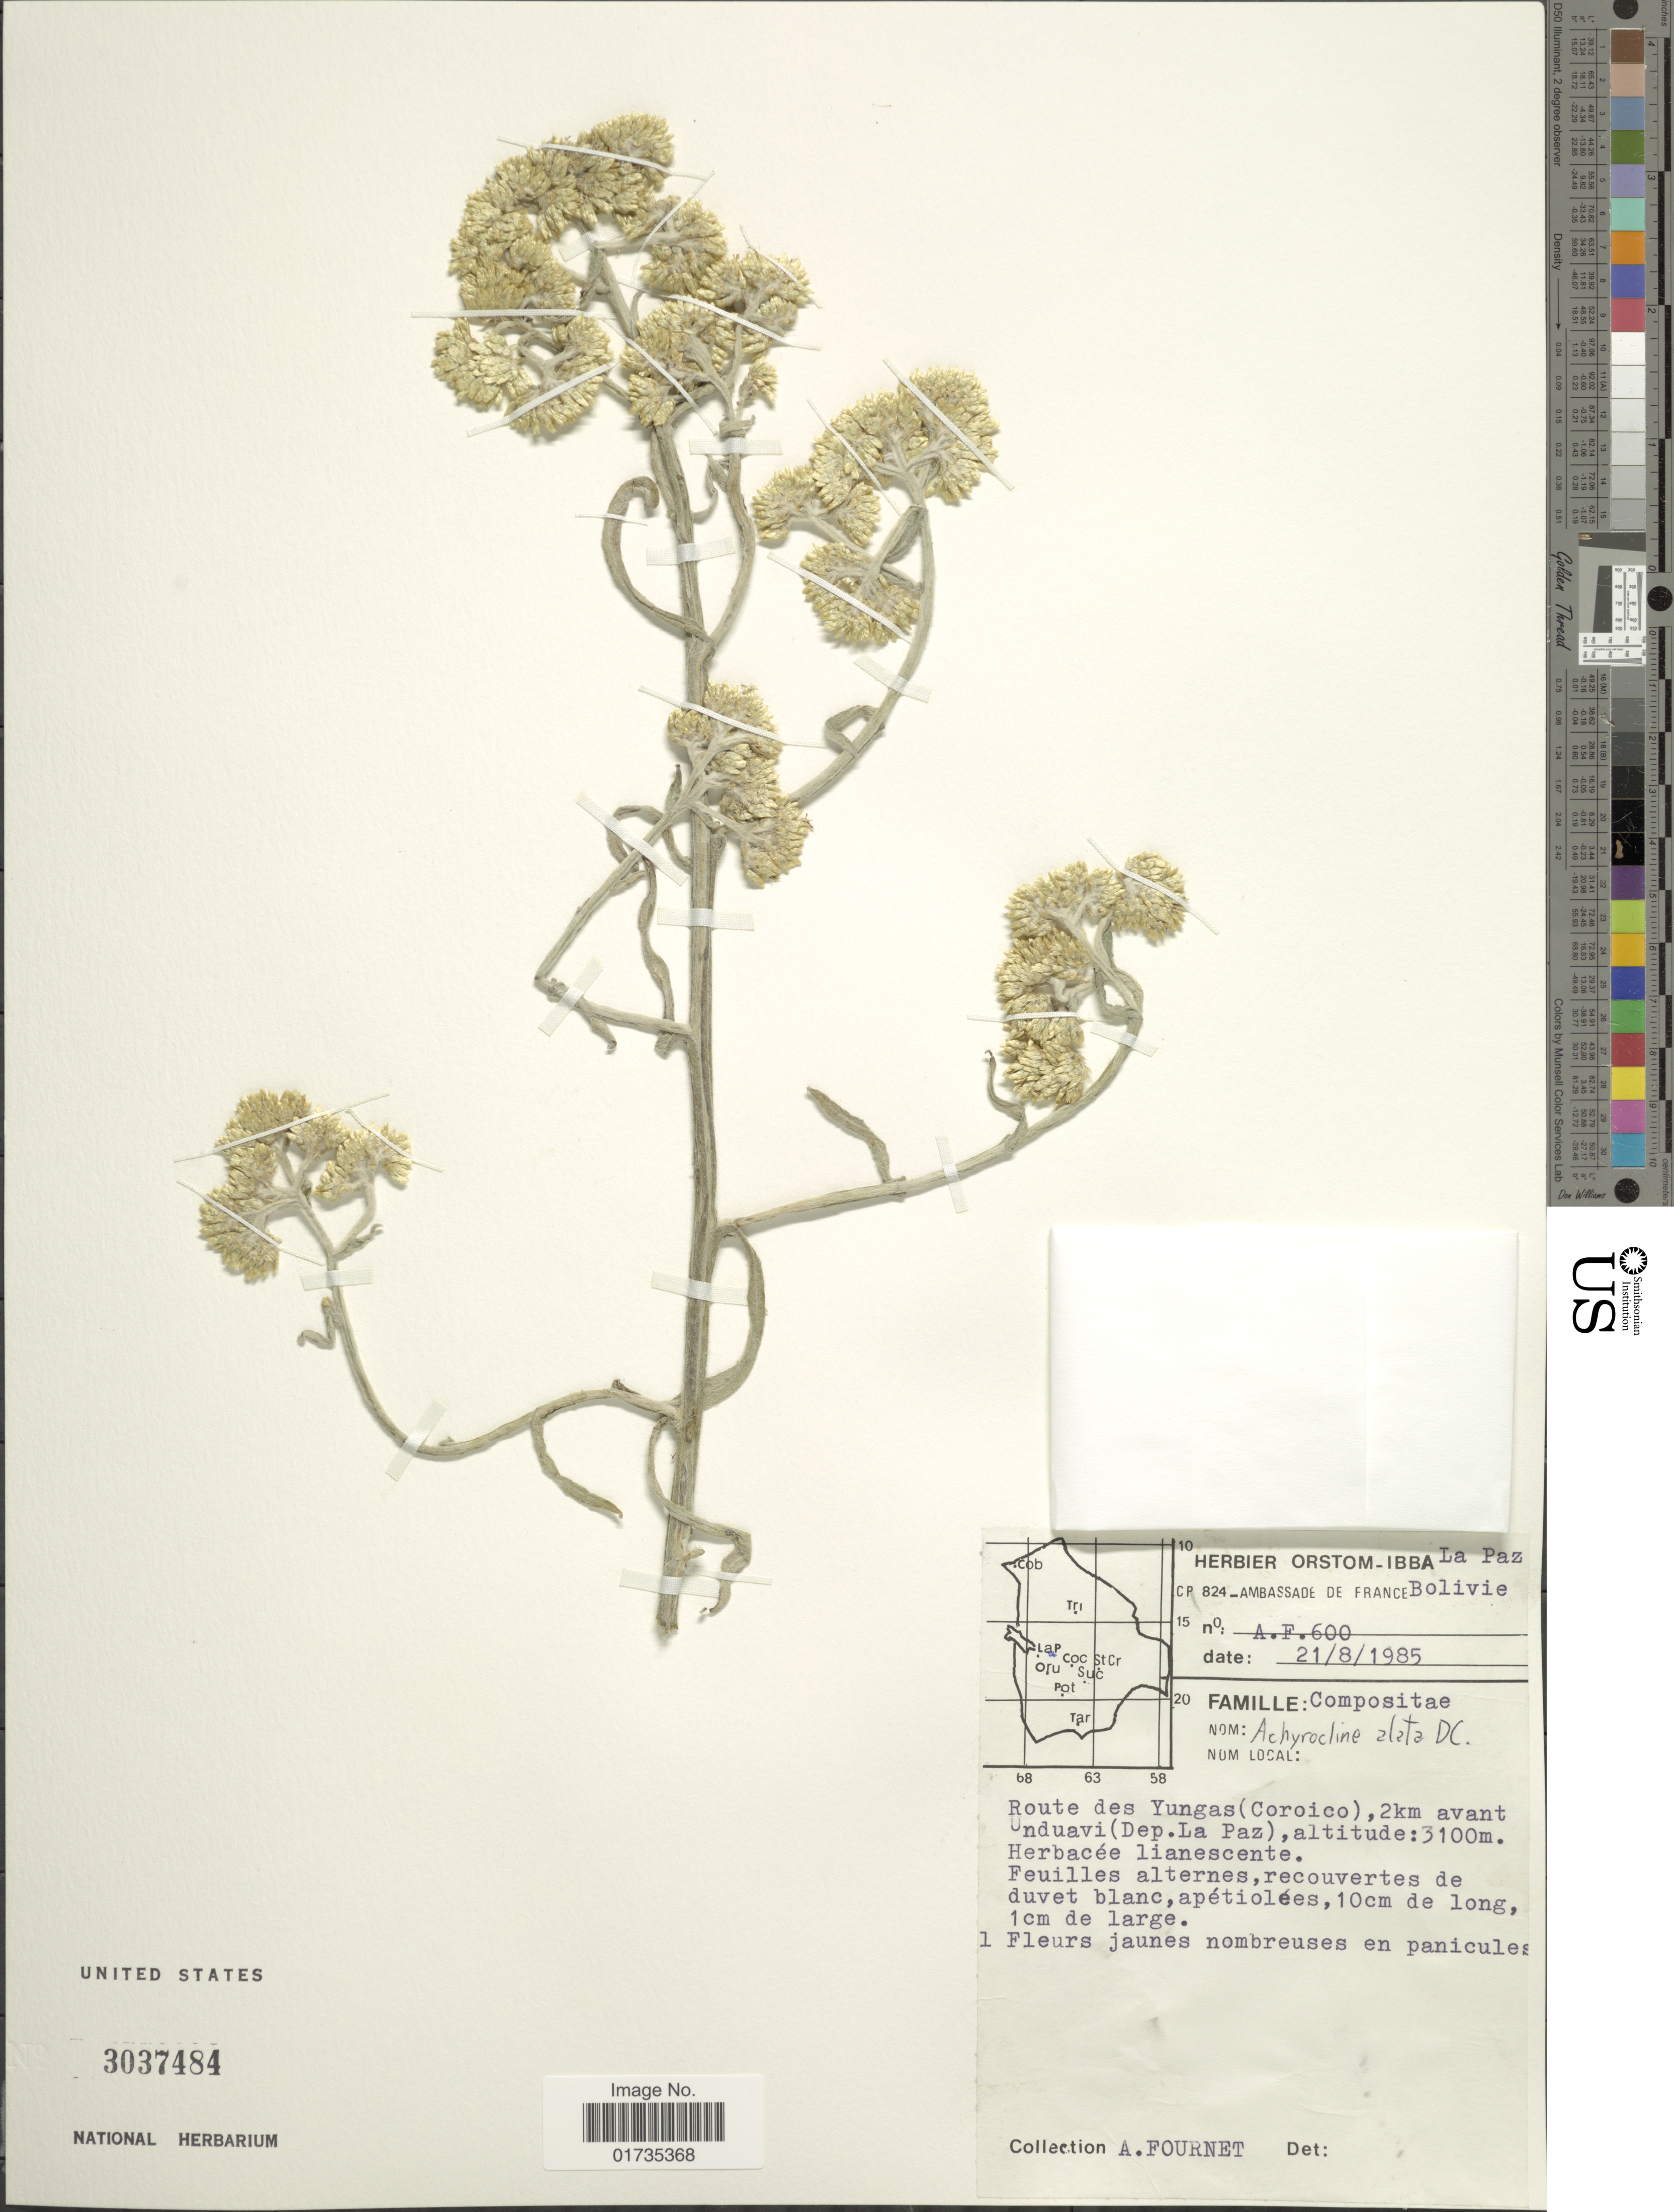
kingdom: Plantae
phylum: Tracheophyta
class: Magnoliopsida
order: Asterales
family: Asteraceae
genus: Achyrocline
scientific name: Achyrocline alata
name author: (Kunth) DC.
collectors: A. Fournet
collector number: A.F. 600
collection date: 1985-08-21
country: Bolivia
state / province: La Paz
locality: Route des yungas (Coroico), 2km avant unduavi (Dep. la Paz), La Paz.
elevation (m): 3100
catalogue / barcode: US 3037484